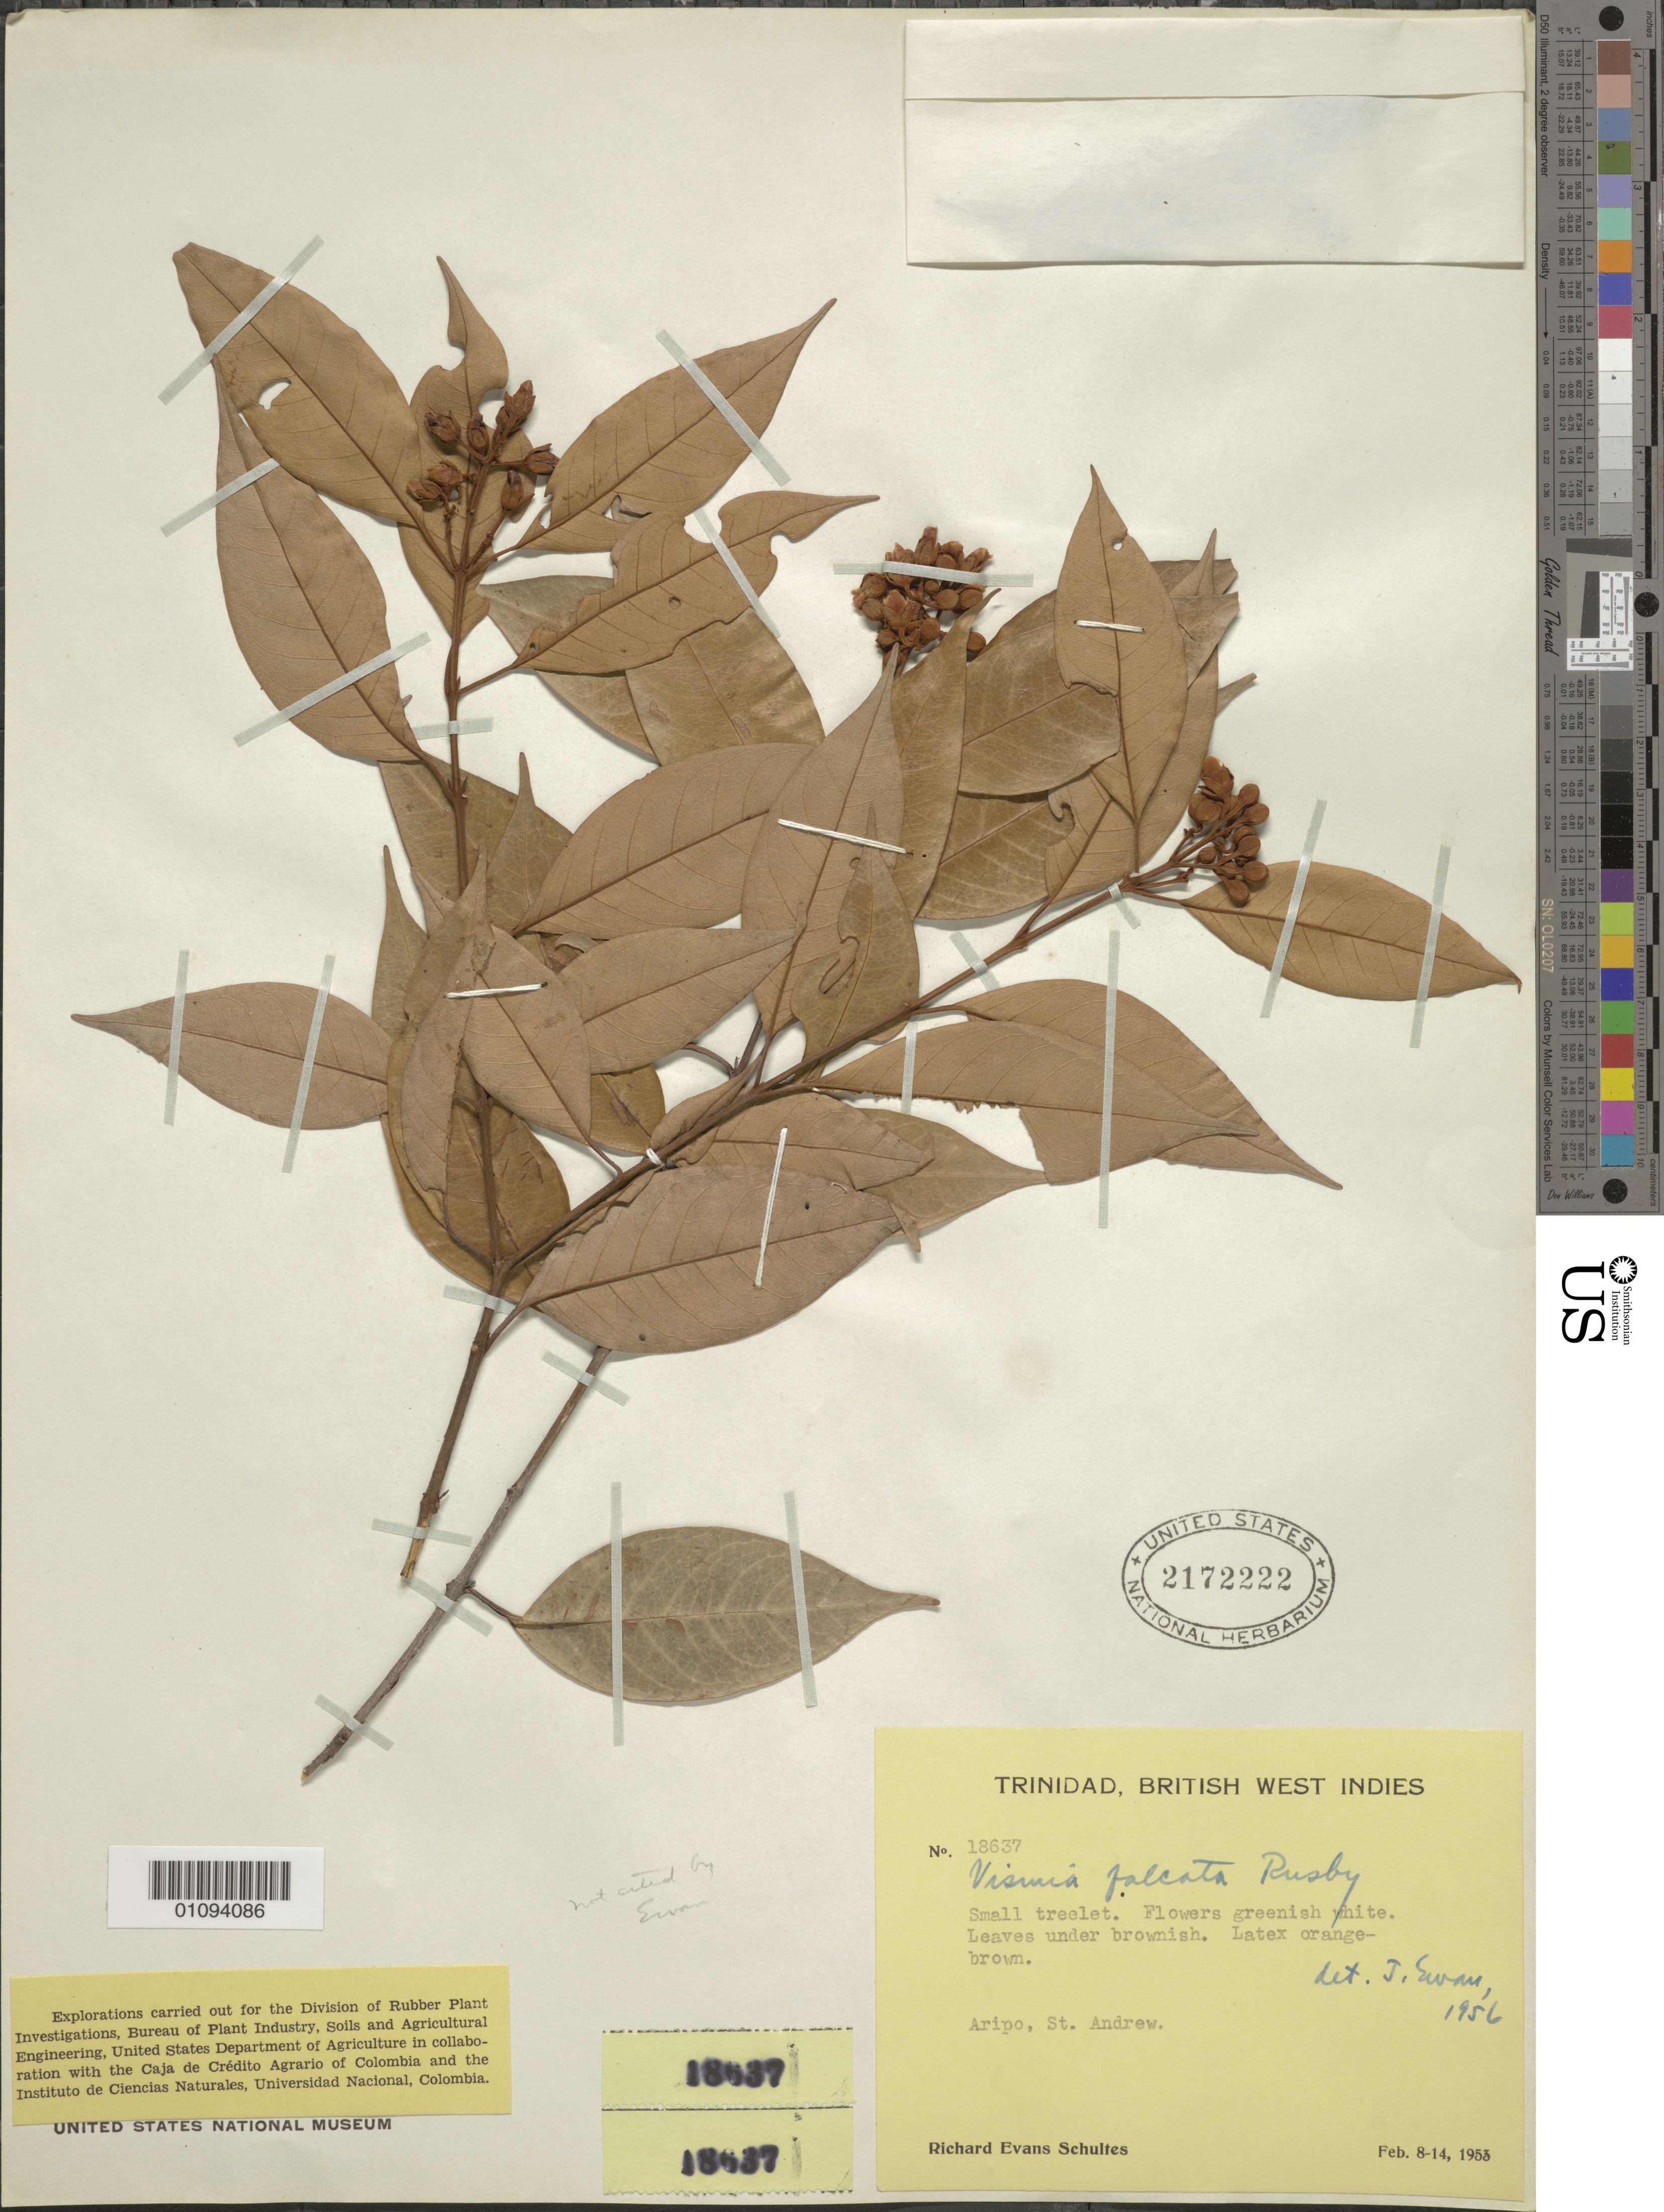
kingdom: Plantae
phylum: Tracheophyta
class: Magnoliopsida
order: Malpighiales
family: Hypericaceae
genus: Vismia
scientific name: Vismia guianensis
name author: (Aubl.) Pers.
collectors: R. E. Schultes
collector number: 18637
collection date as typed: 08 Feb 1953 to 14 Feb 1953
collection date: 1953-02-08/1953-02-14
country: Trinidad and Tobago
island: Trinidad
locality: Aripo, St. Andrew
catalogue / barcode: US 2172222